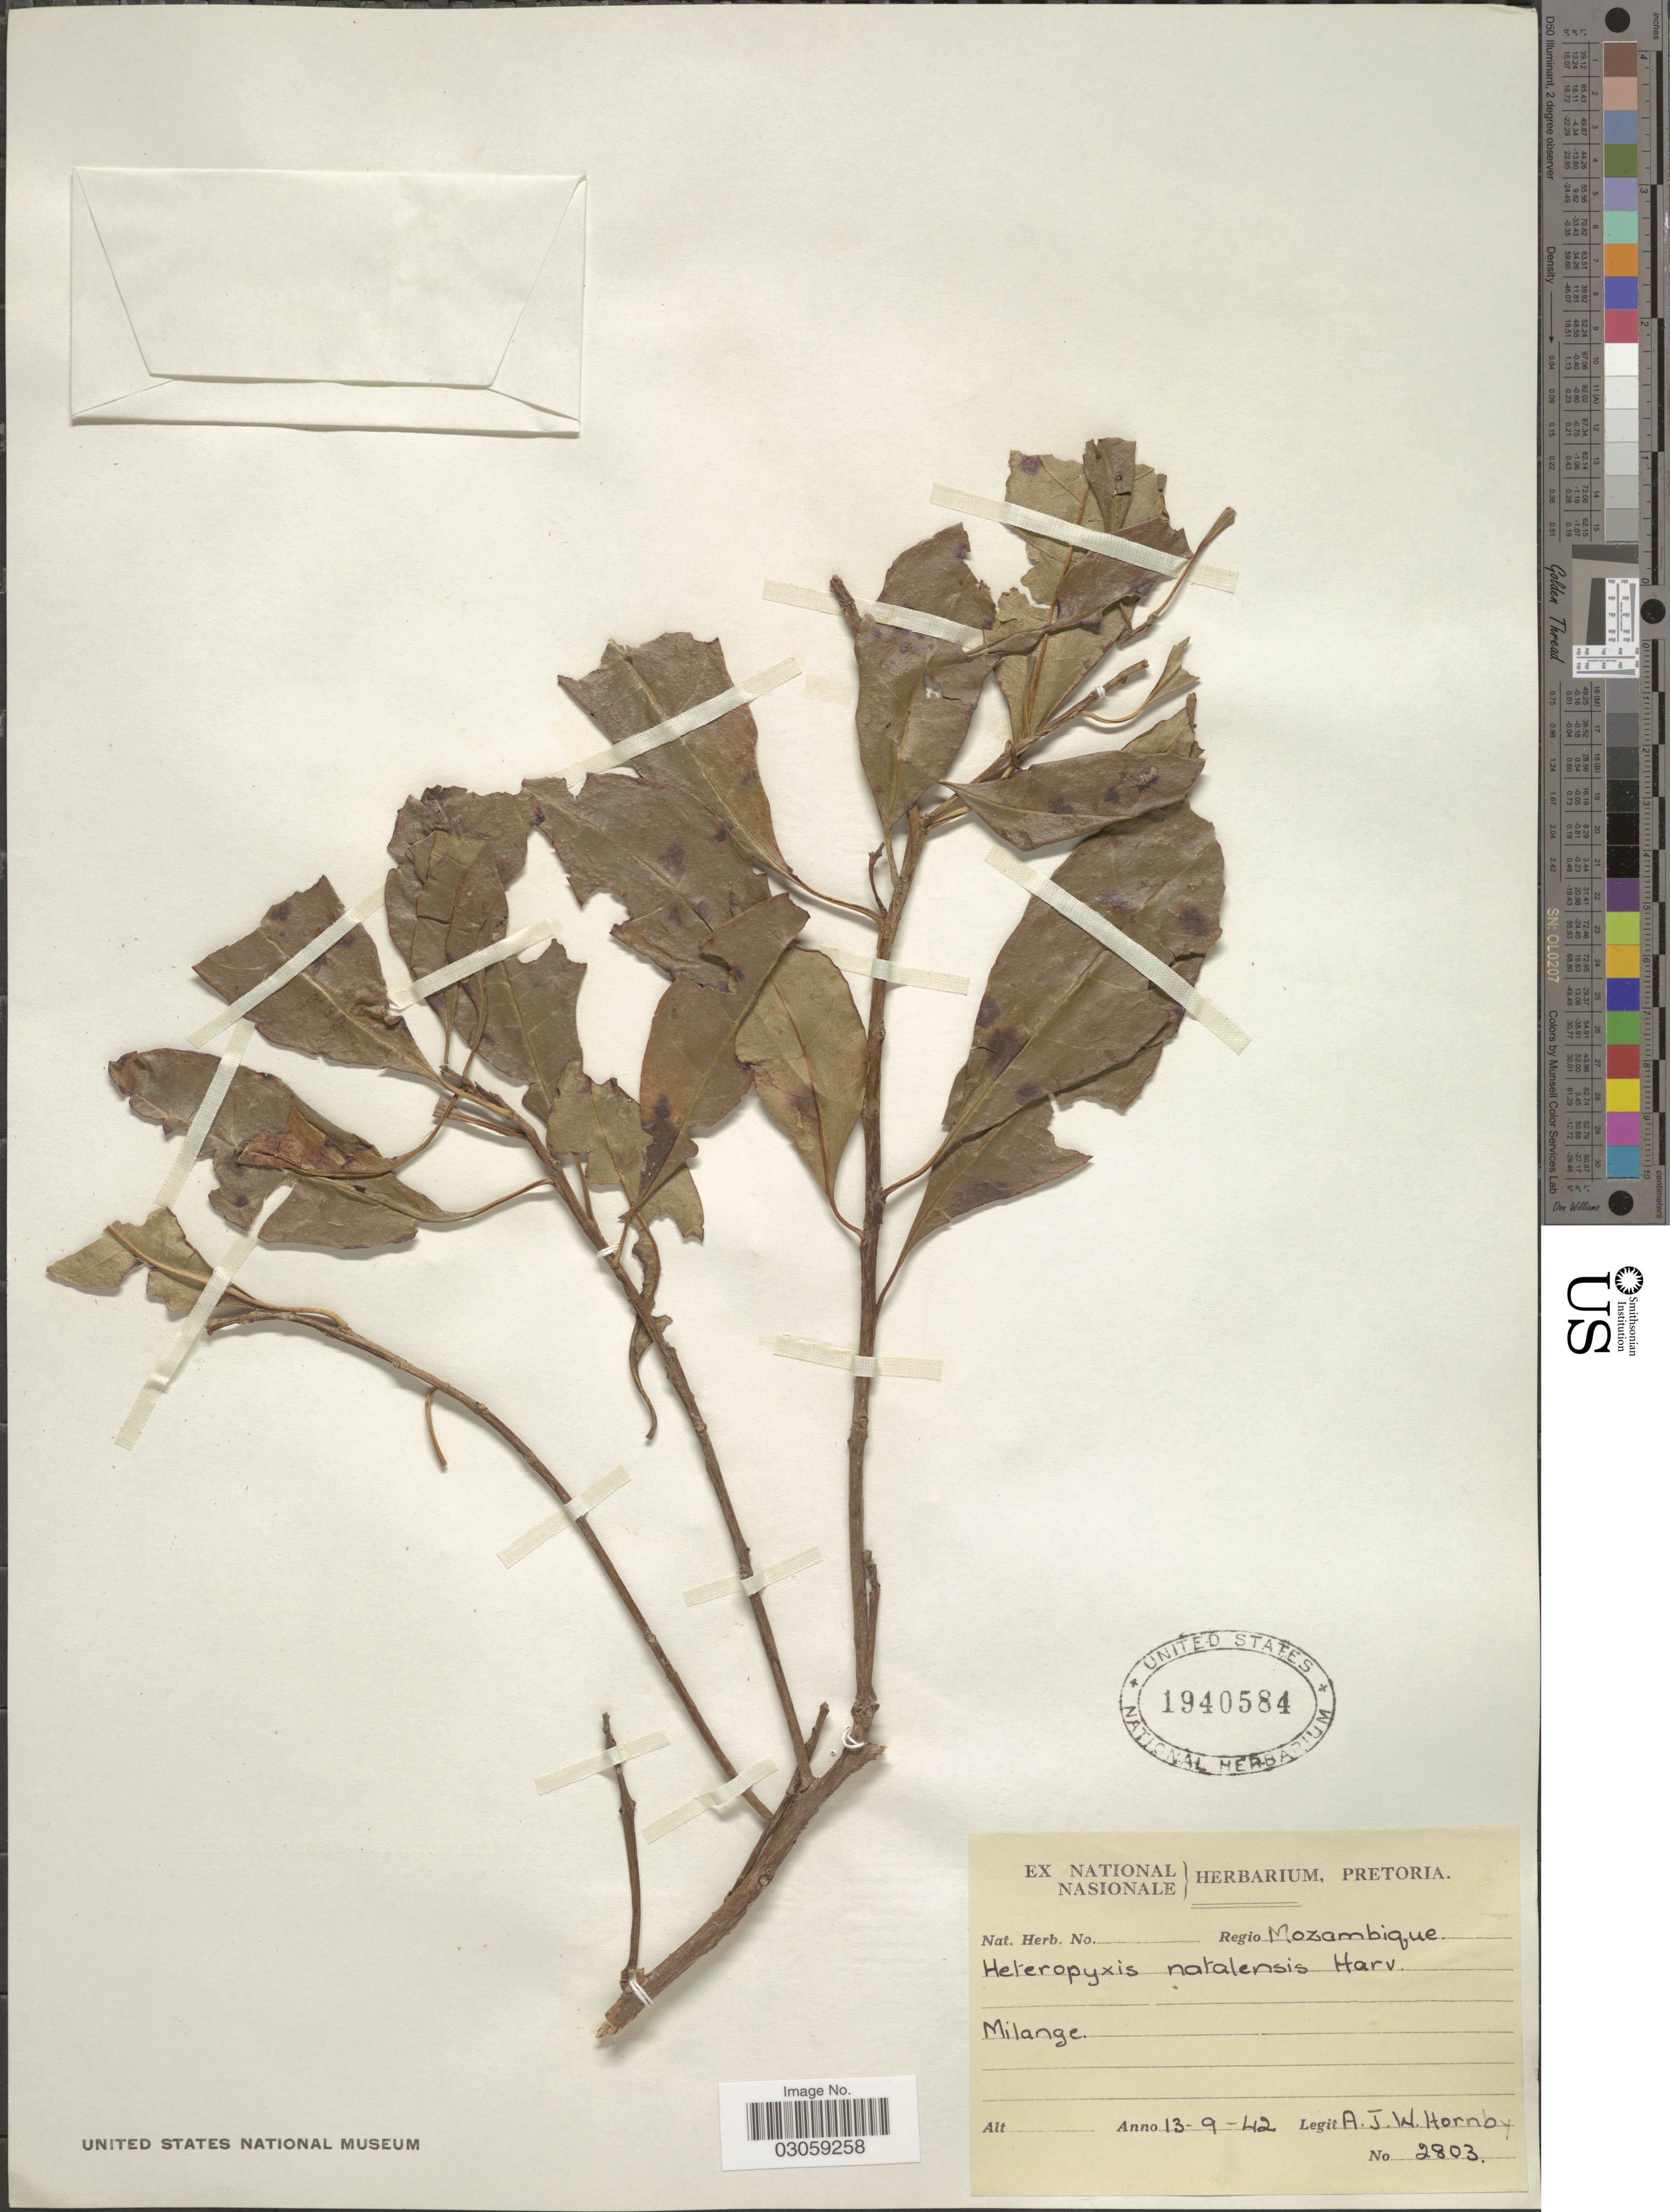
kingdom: Plantae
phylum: Tracheophyta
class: Magnoliopsida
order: Myrtales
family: Myrtaceae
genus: Heteropyxis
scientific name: Heteropyxis natalensis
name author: Harv.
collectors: A. Hornby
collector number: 2803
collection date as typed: Transcribed d/m/y: 13/9/42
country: Mozambique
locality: Regio Mozambique. Milange.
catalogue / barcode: US 1940584